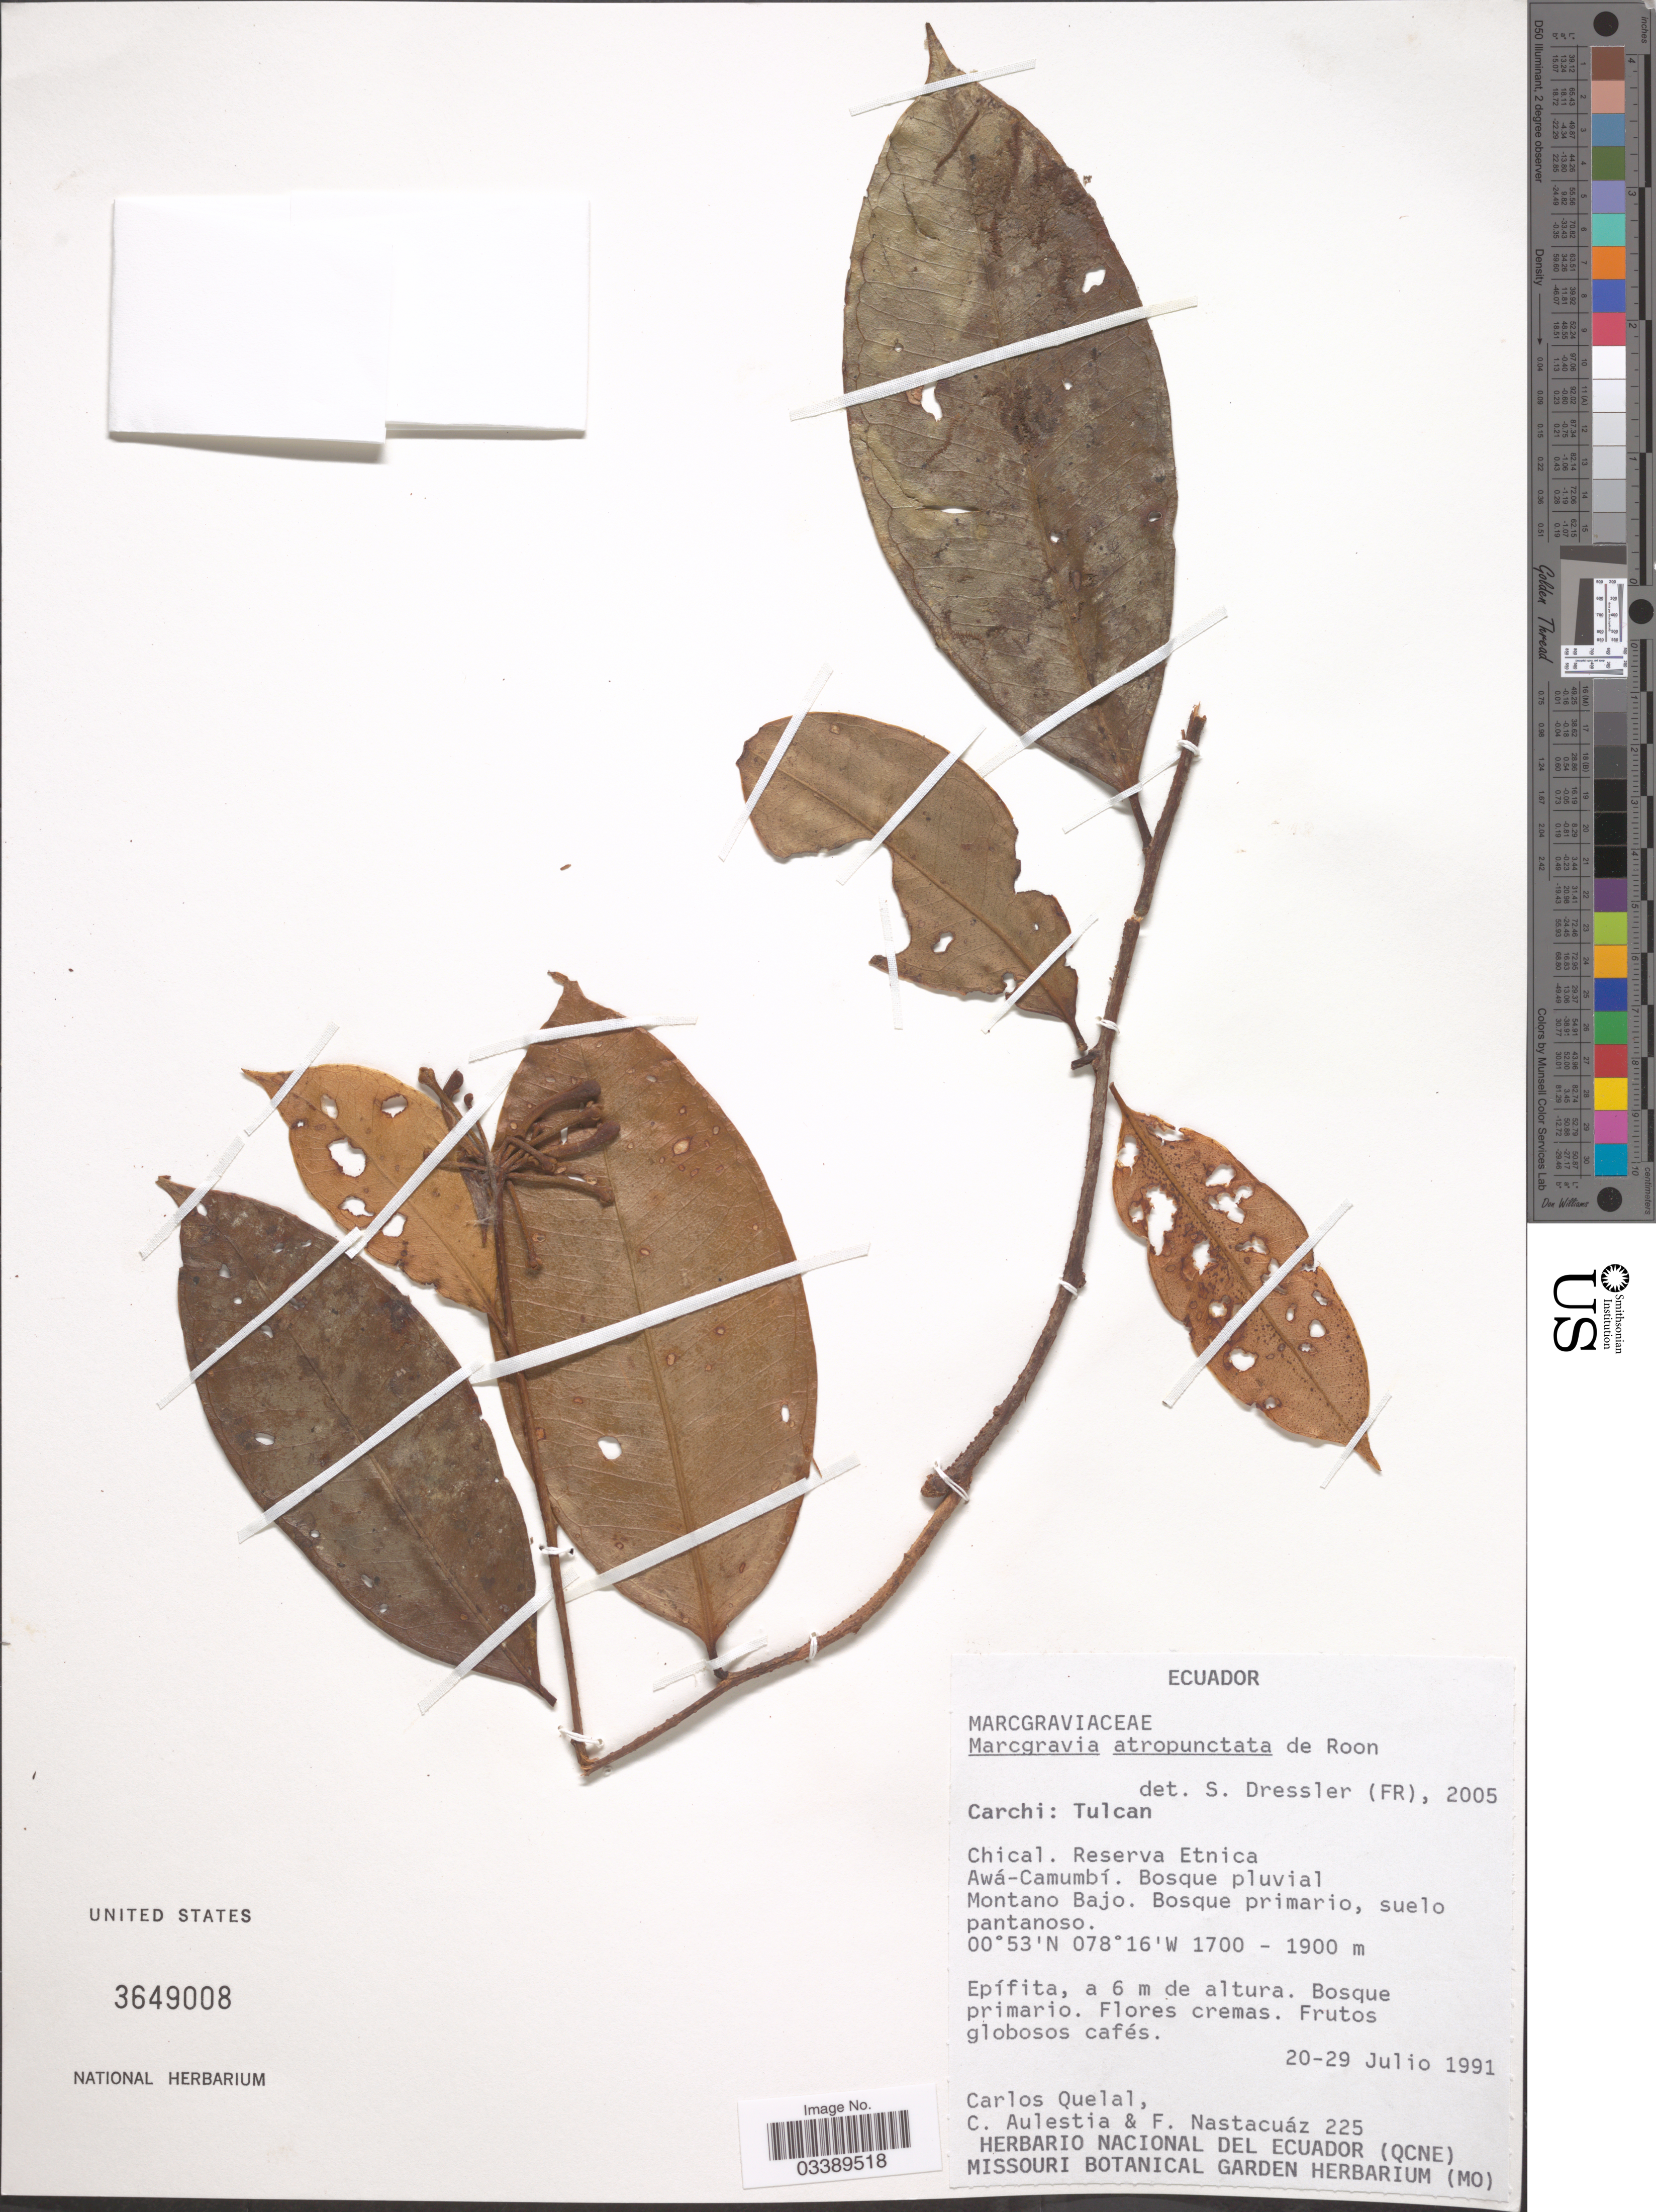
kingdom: Plantae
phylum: Tracheophyta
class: Magnoliopsida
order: Ericales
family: Marcgraviaceae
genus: Marcgravia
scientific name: Marcgravia atropunctata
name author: de Roon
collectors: C. Quelal, C. Aulestia & F. Nastacuáz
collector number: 225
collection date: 1991-07-20/1991-07-29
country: Ecuador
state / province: Carchi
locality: Tulcan, Chical. Reserva Etnica Awá-Camumbí. Bosque pluvial Montano Bajo.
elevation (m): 1700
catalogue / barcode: US 3649008